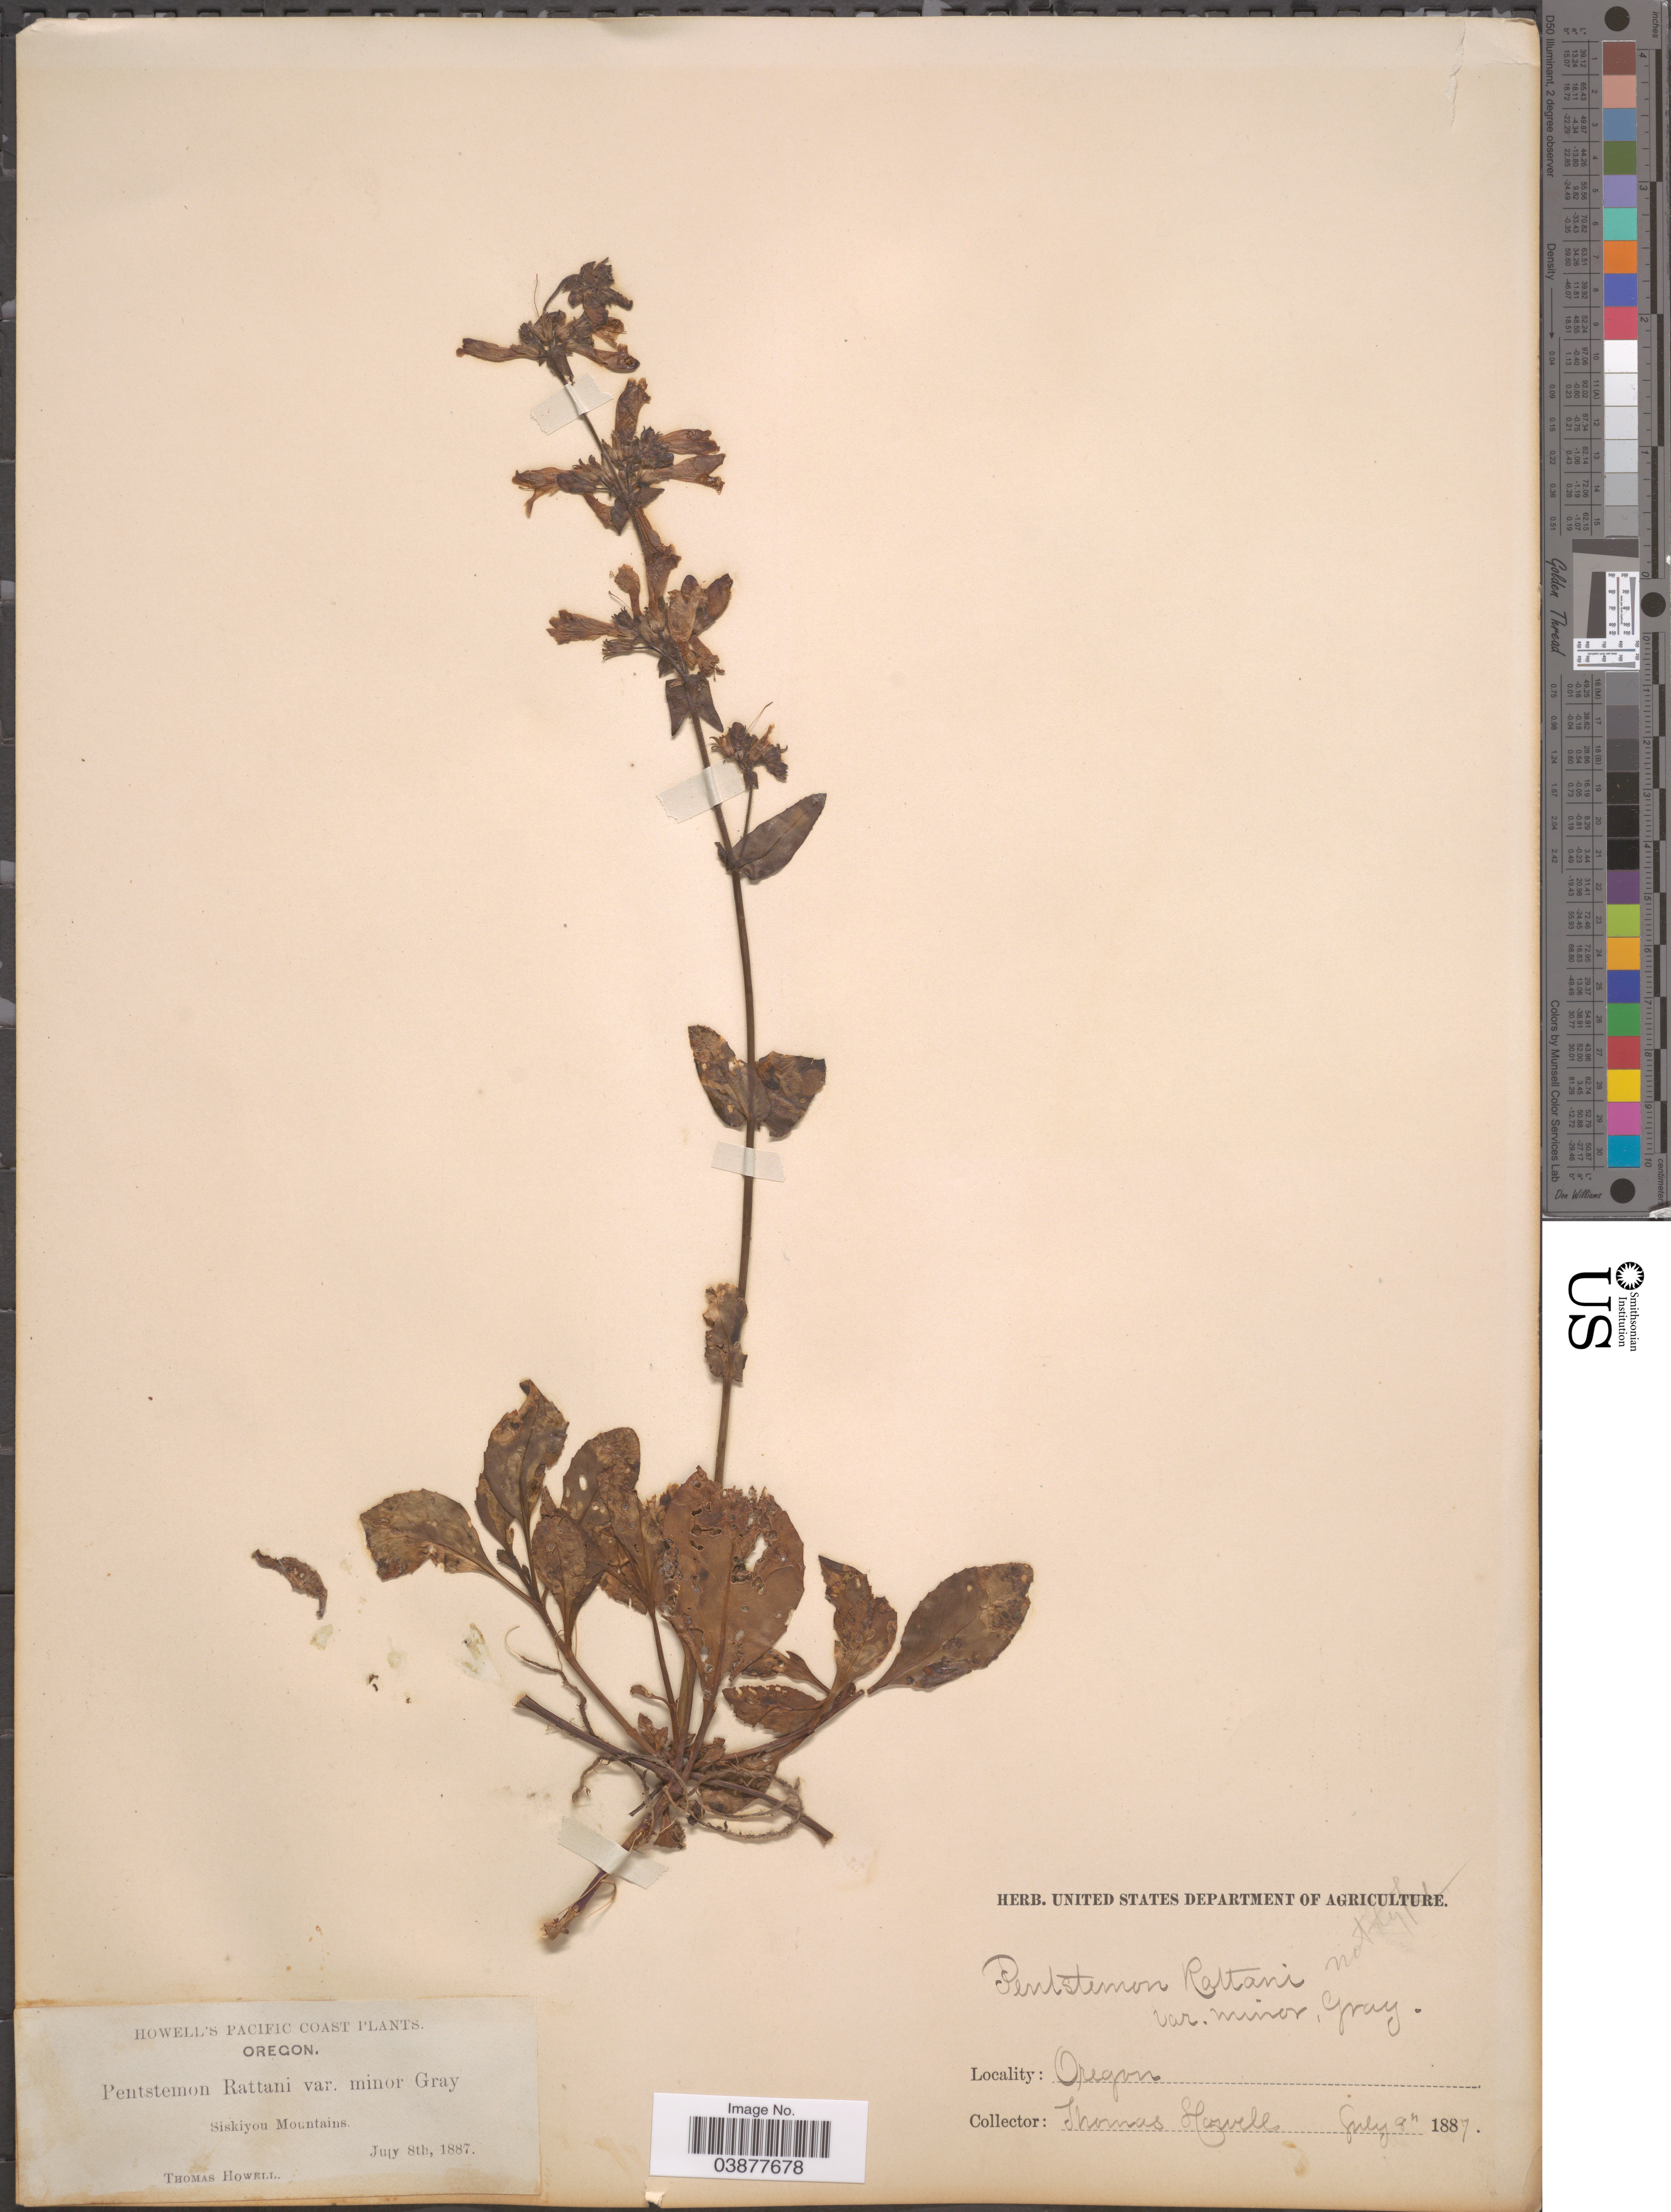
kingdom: Plantae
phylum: Tracheophyta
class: Magnoliopsida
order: Lamiales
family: Plantaginaceae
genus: Penstemon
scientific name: Penstemon rattani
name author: A. Gray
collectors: T. Howell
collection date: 1887-07-08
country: United States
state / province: Oregon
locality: Pacific Coast. Siskiyou Mountains.